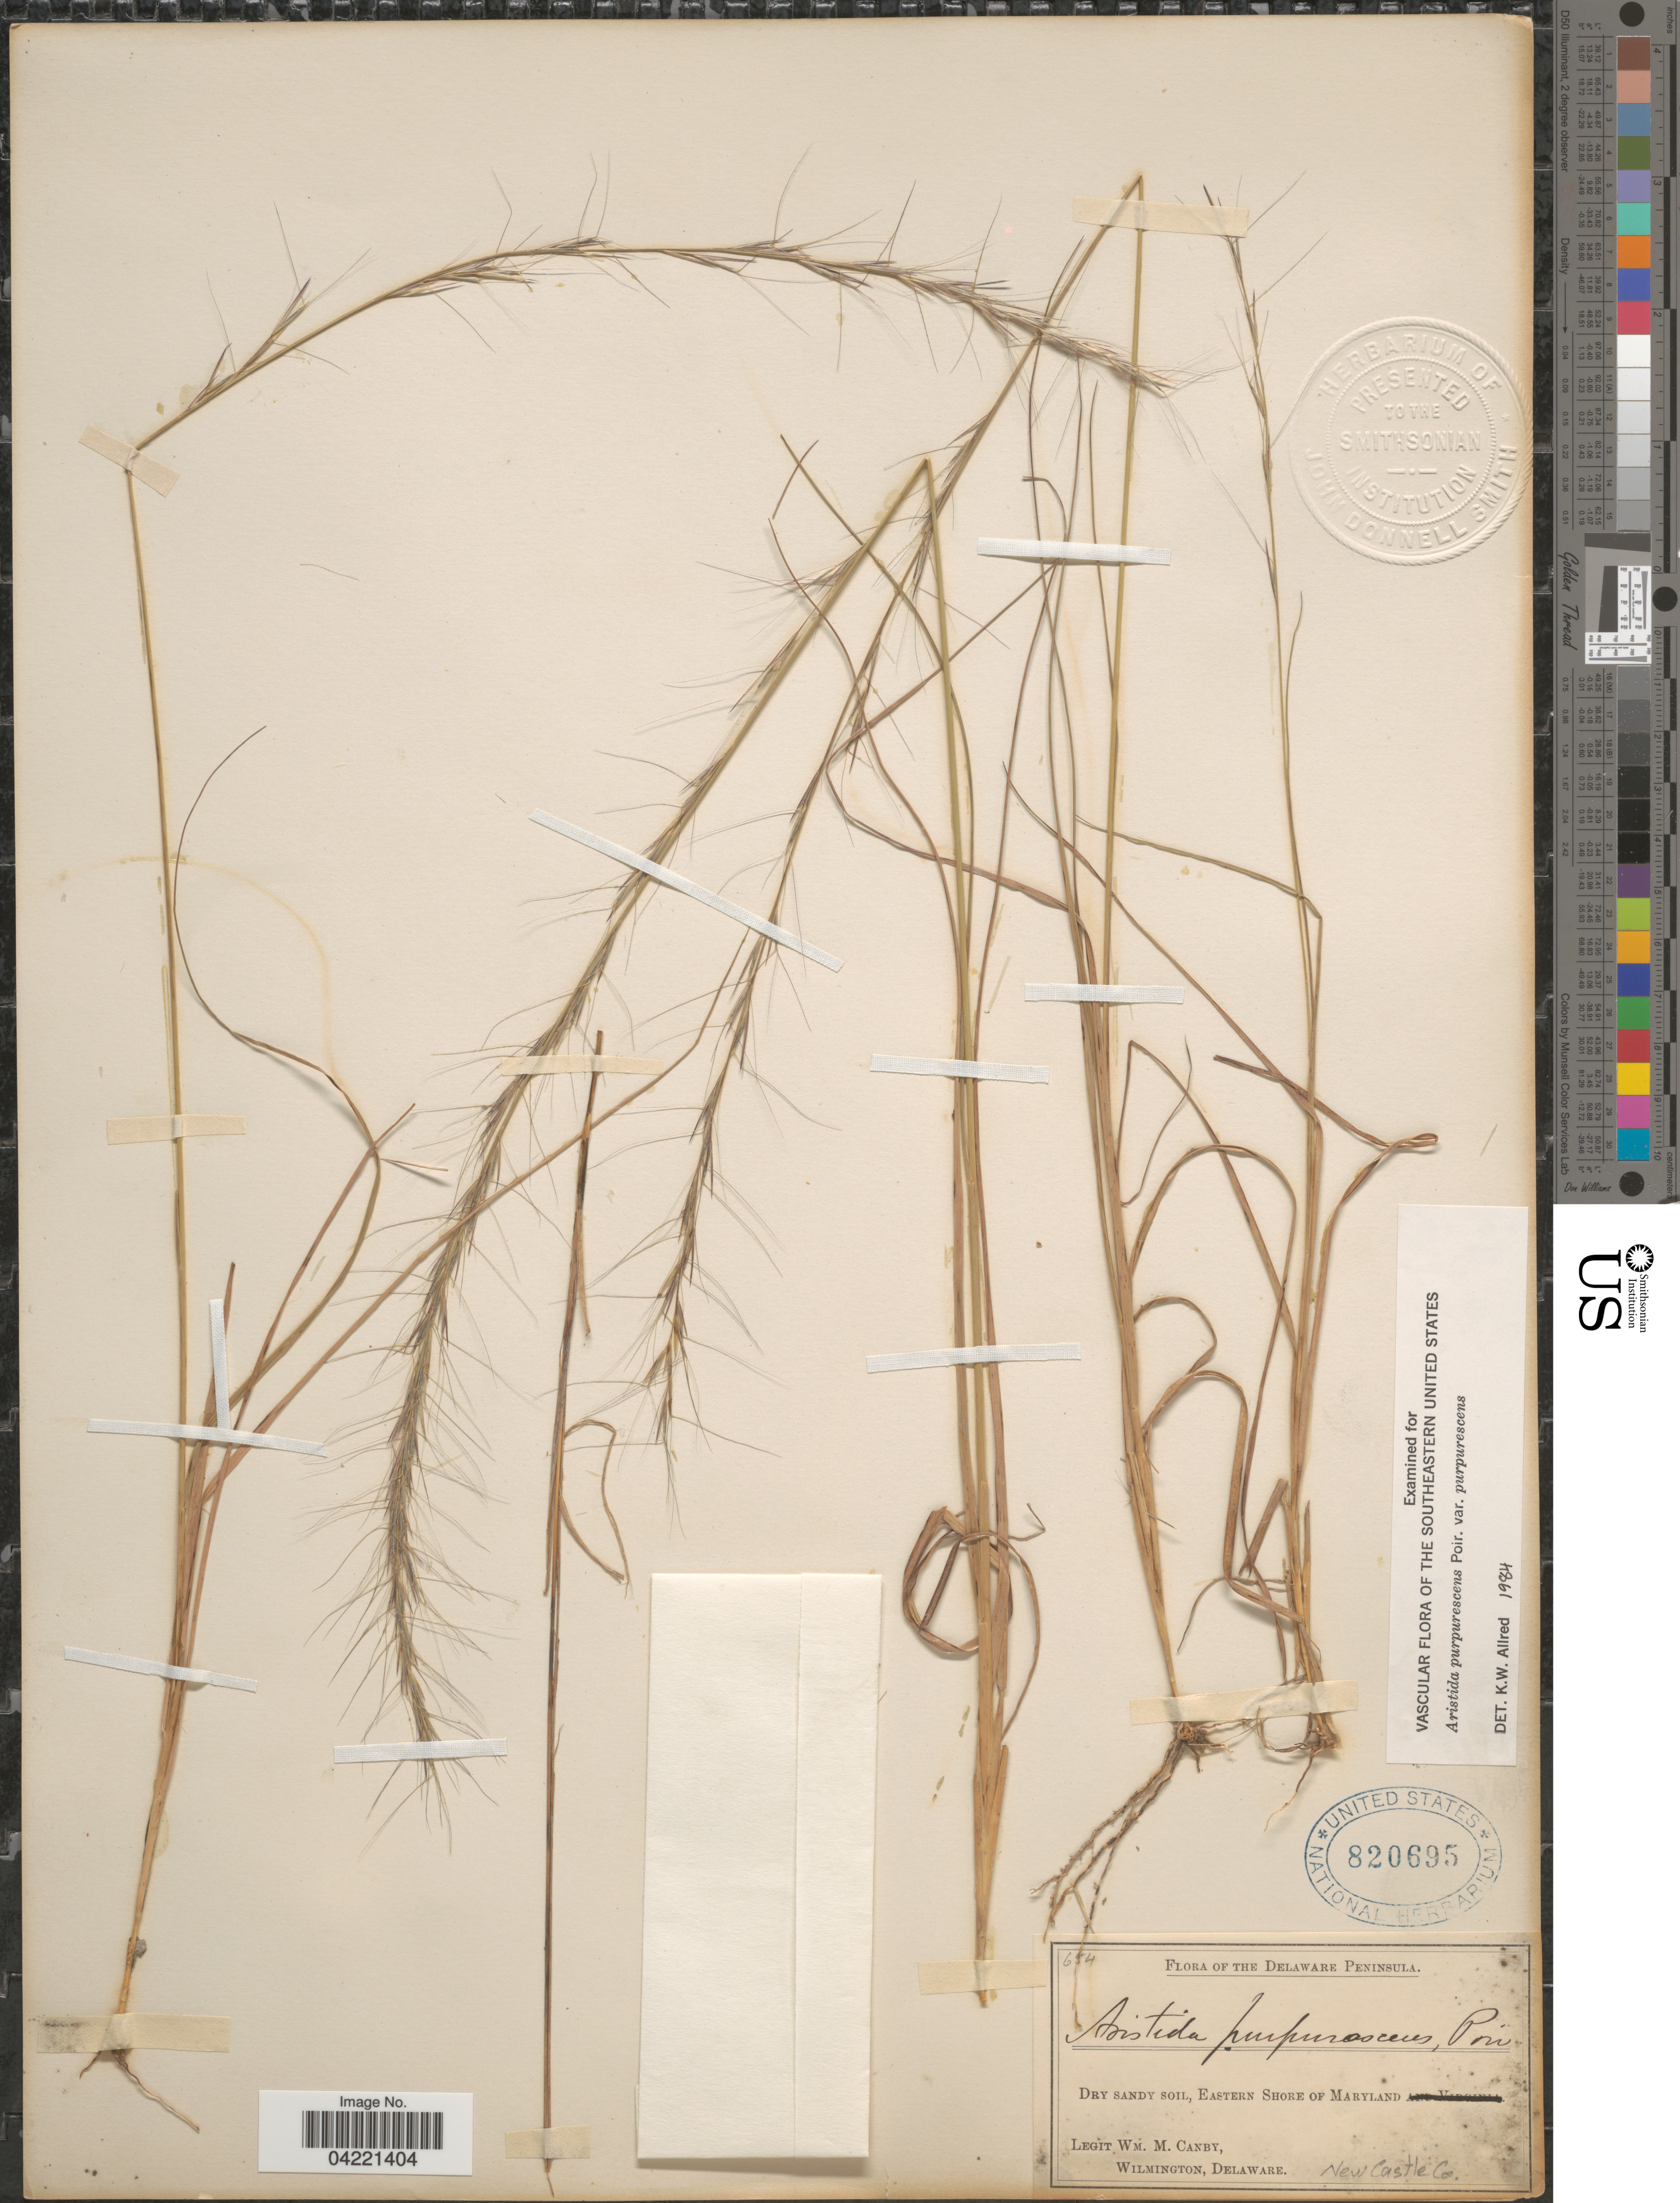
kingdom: Plantae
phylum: Tracheophyta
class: Liliopsida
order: Poales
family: Poaceae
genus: Aristida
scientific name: Aristida purpurascens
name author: Poir.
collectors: W. M. Canby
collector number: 654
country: United States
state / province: Maryland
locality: Delaware Peninsula. Dry sandy soil, on eastern shore of Maryland.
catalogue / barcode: US 820695